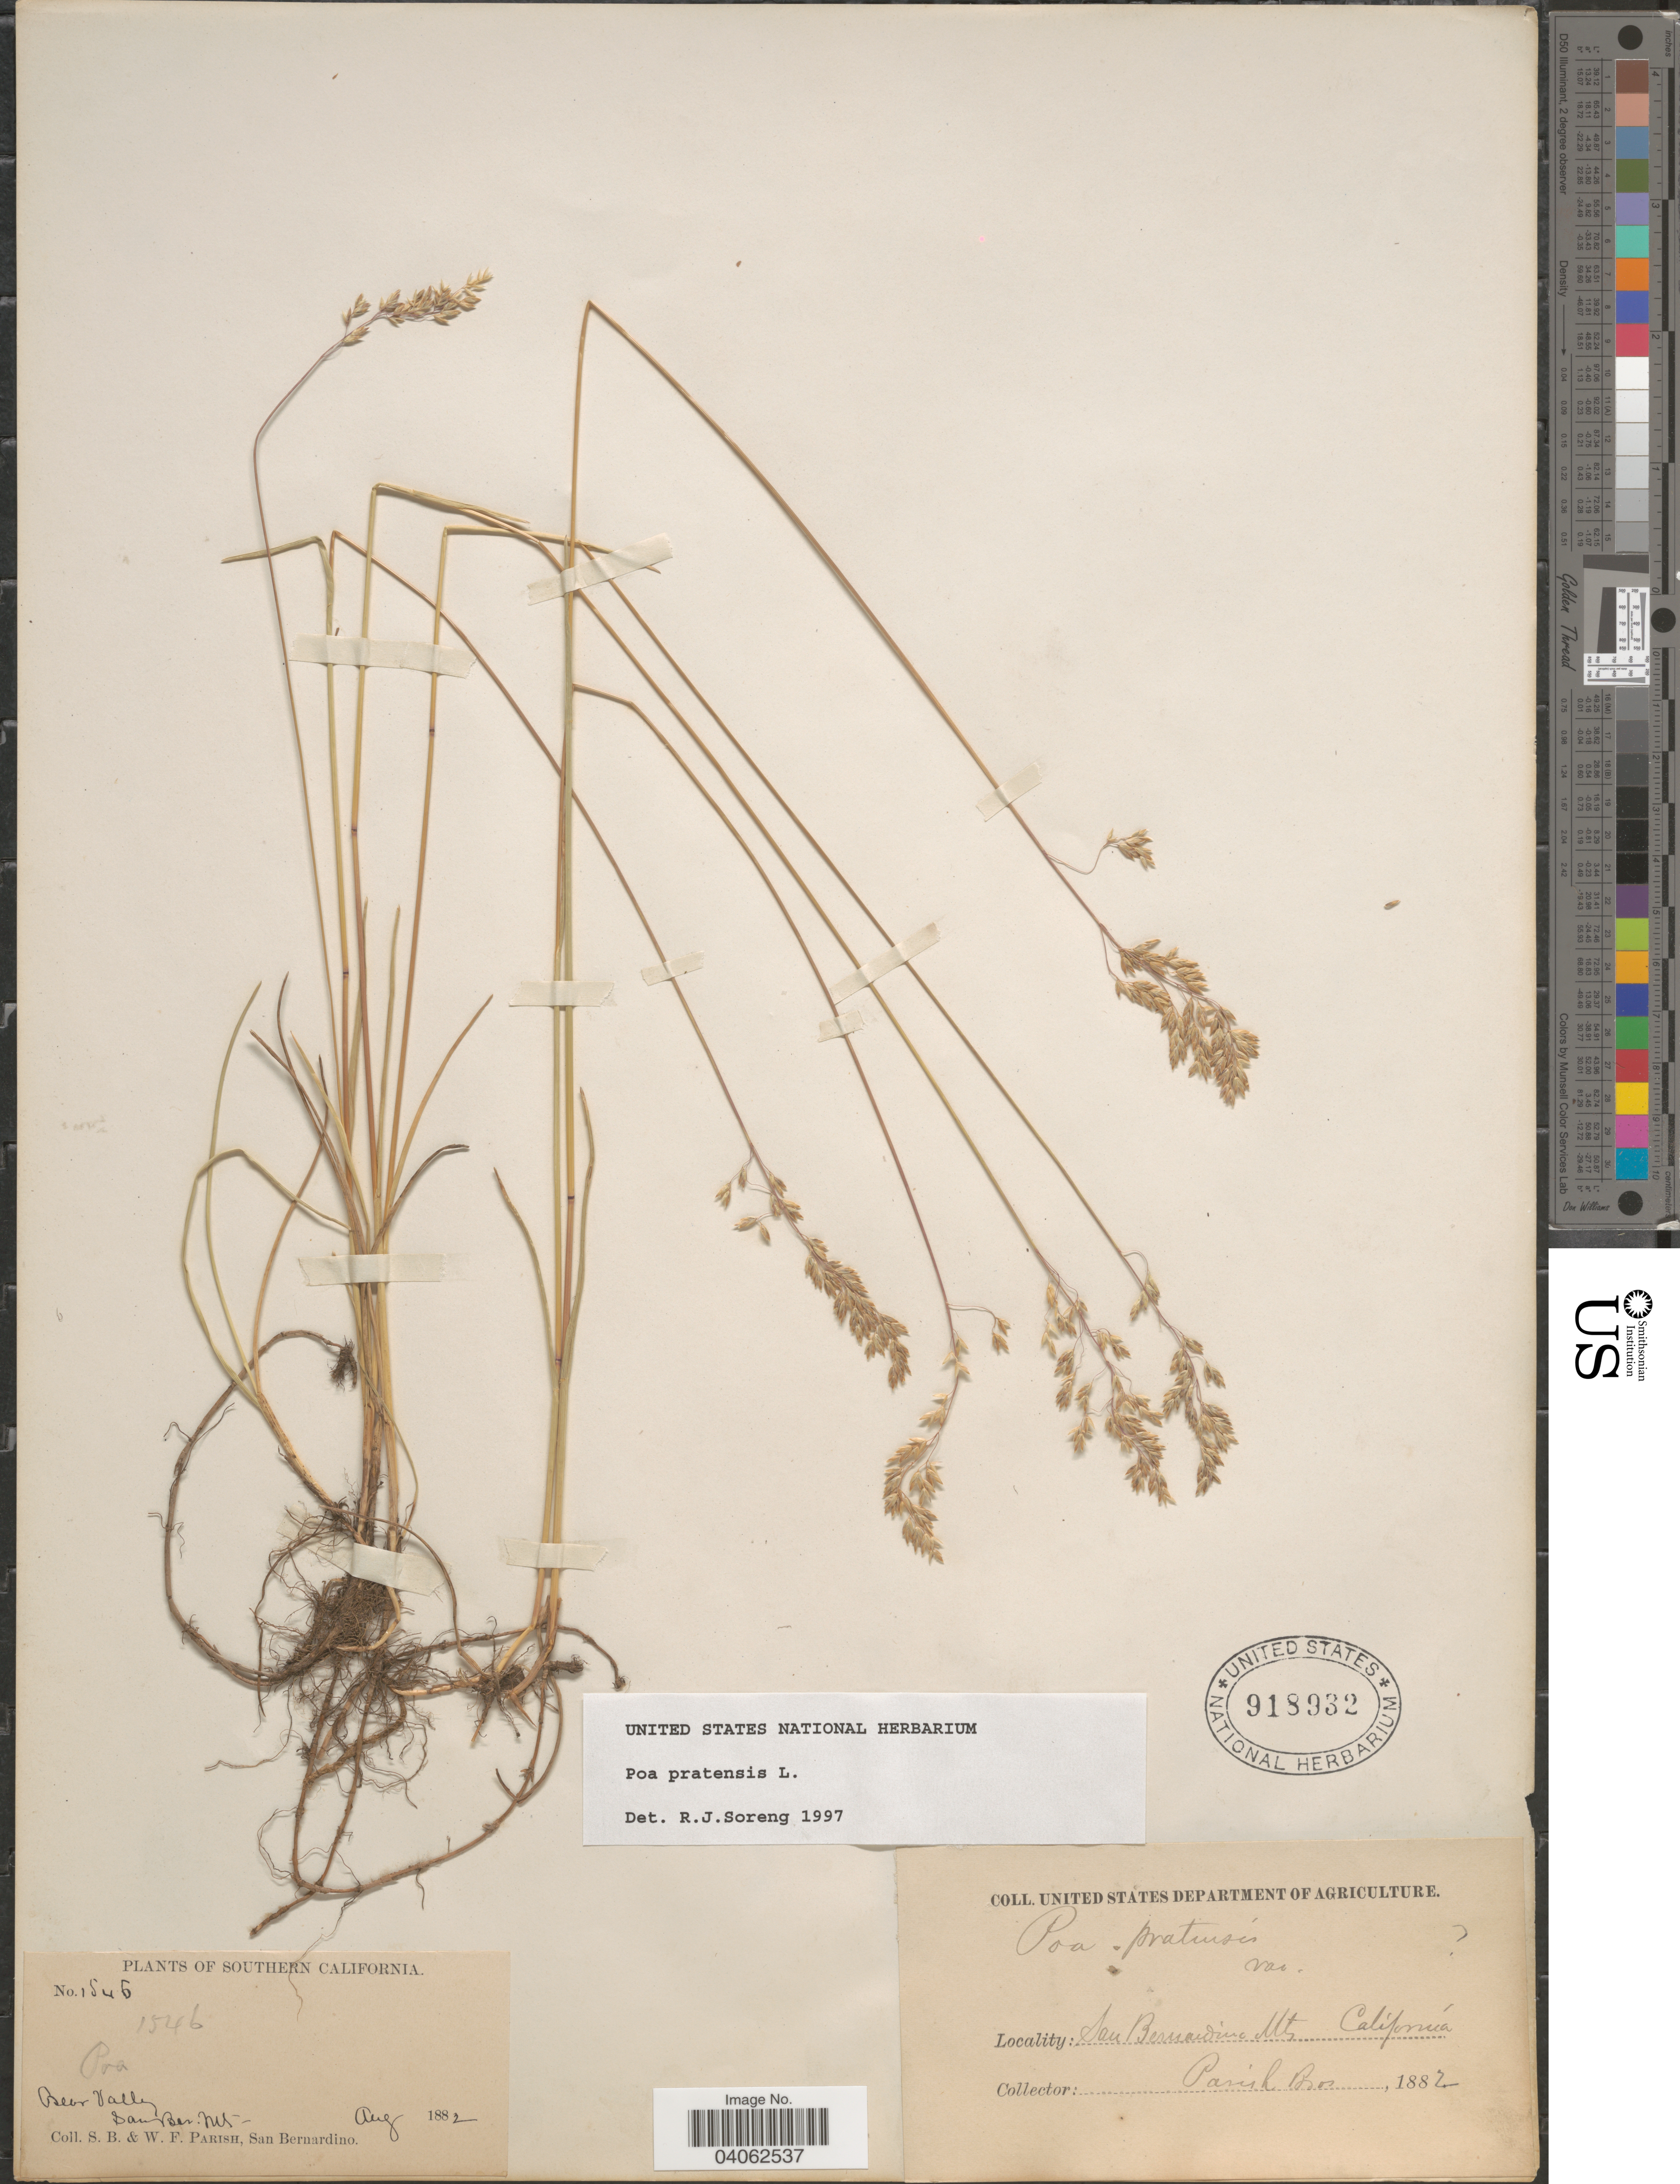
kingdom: Plantae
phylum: Tracheophyta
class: Liliopsida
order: Poales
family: Poaceae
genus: Poa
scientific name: Poa pratensis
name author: L.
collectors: S. B. Parish & W. F. Parish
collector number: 1546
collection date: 1882-08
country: United States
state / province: California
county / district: San Bernardino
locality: Southern California. Bear Valley. San Bernardino Mts.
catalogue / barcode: US 918932